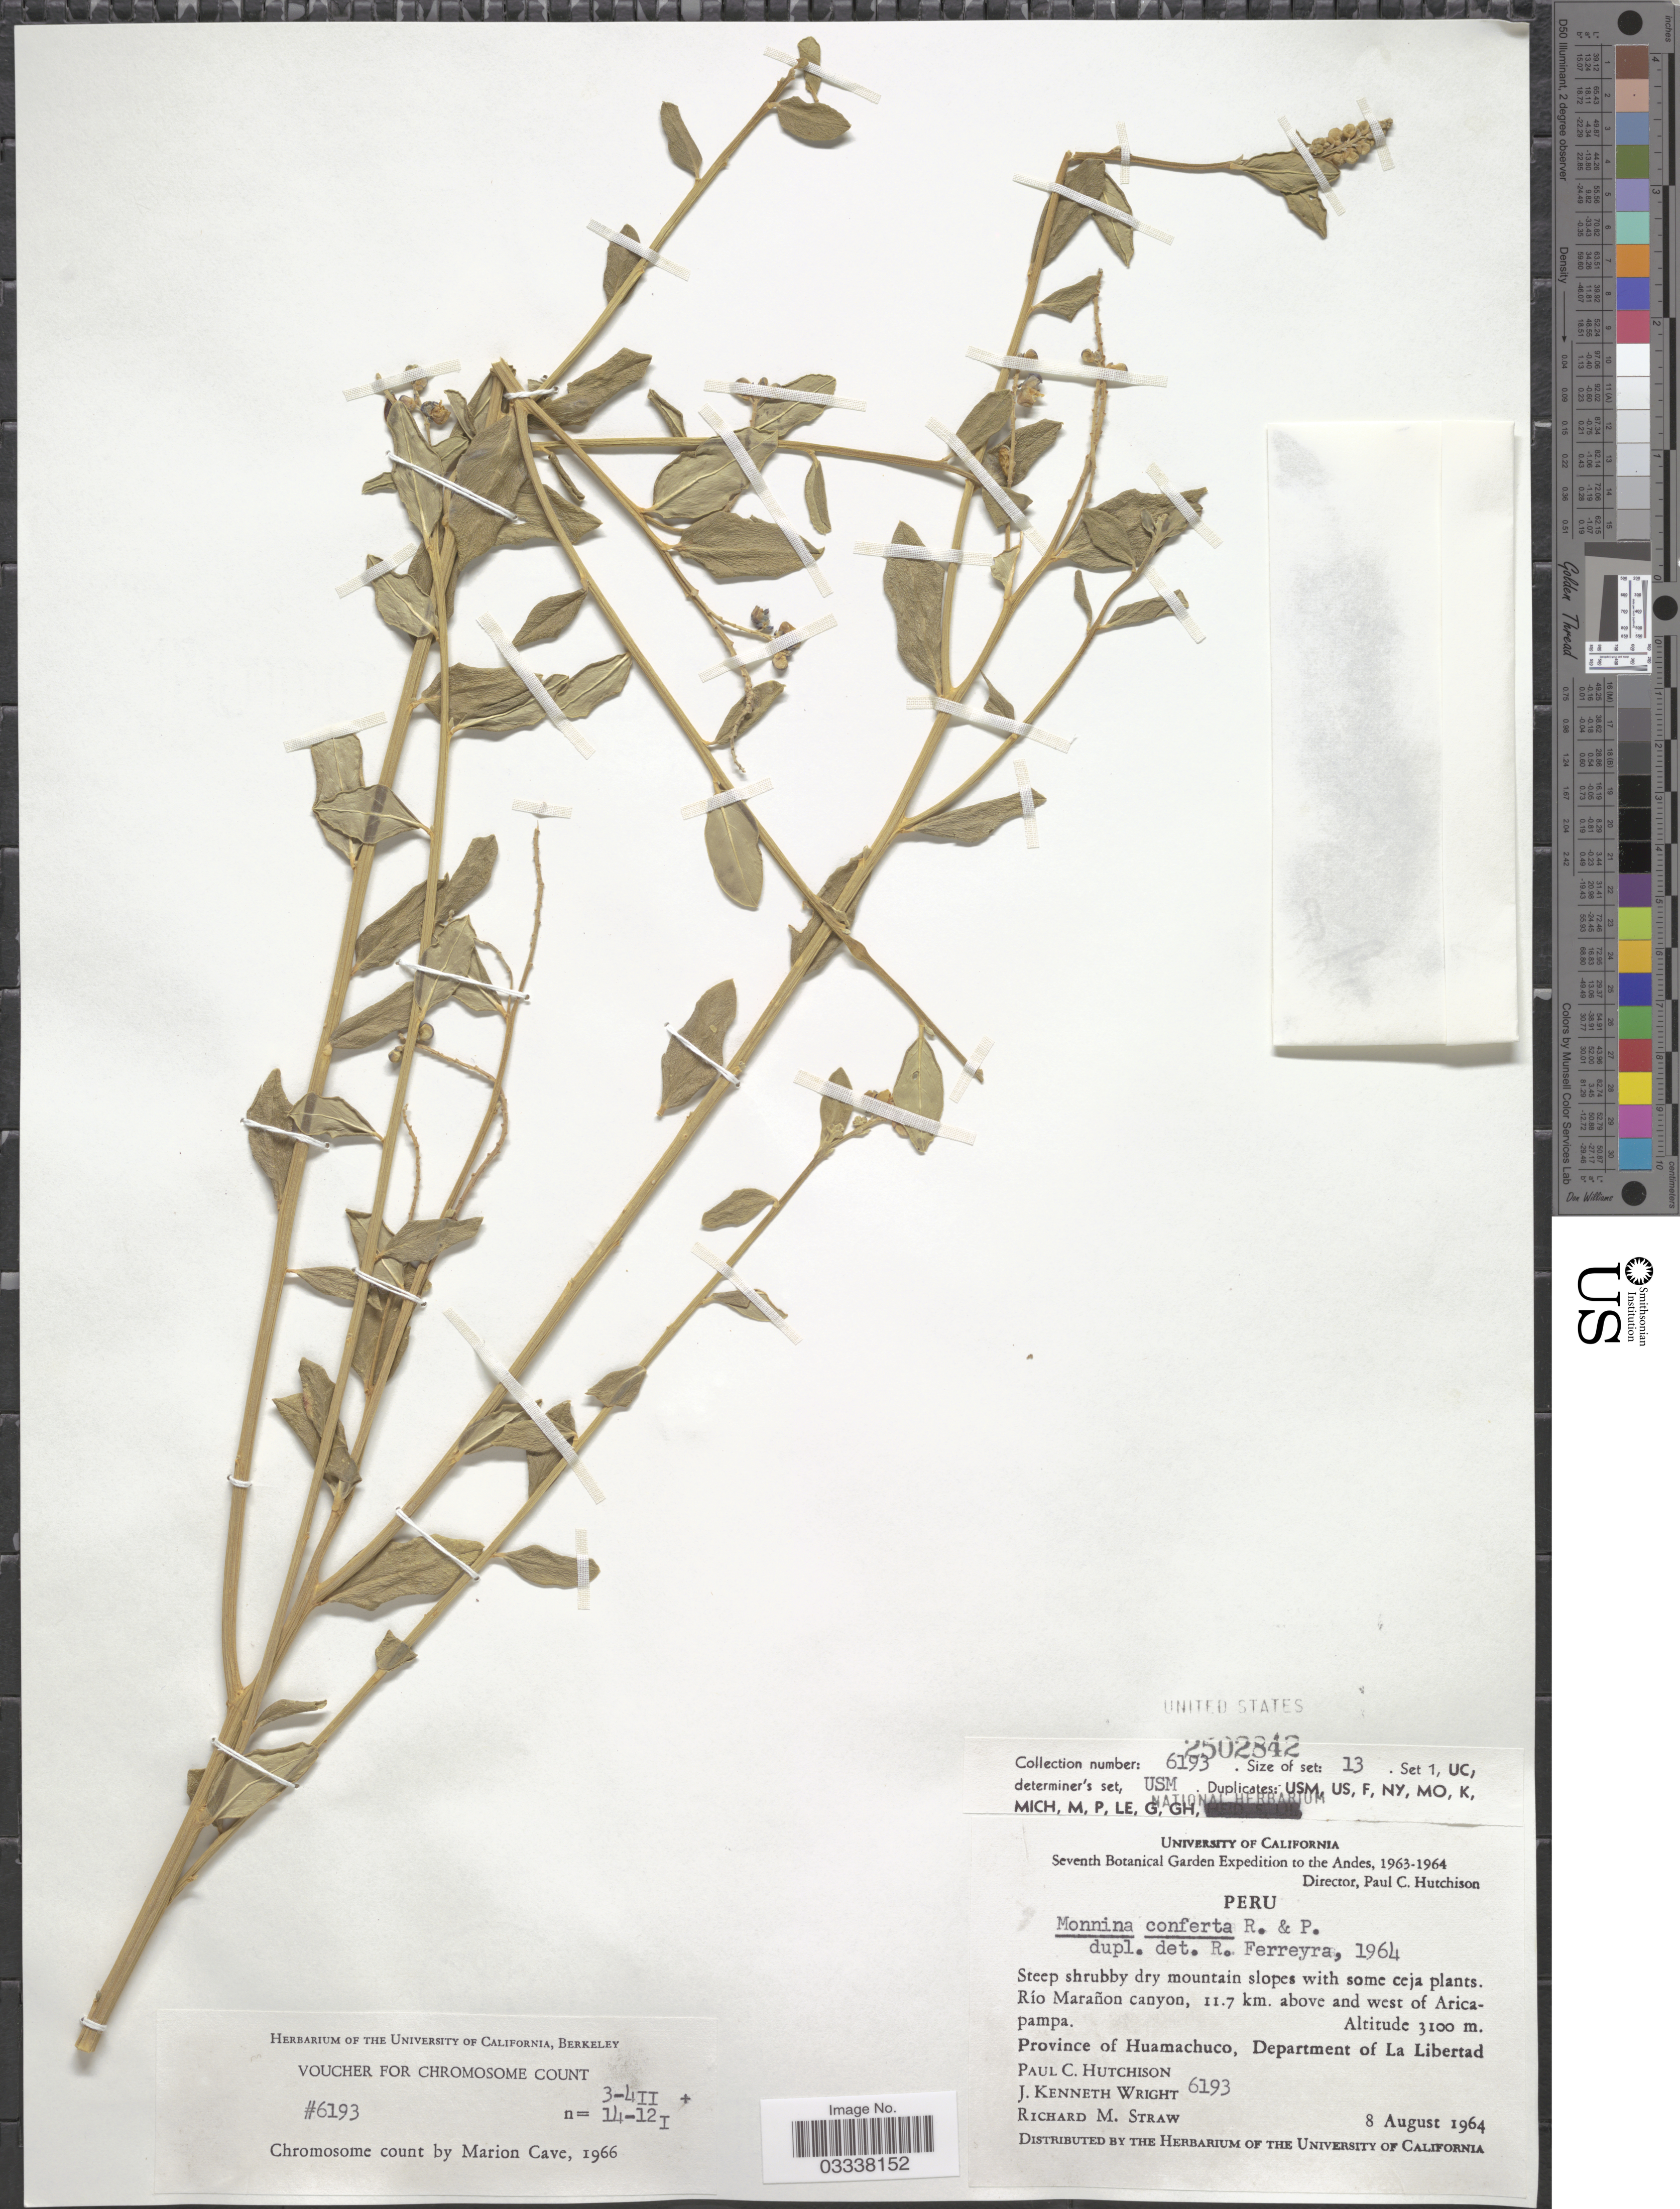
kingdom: Plantae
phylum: Tracheophyta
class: Magnoliopsida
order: Fabales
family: Polygalaceae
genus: Monnina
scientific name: Monnina conferta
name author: Ruiz & Pav.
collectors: P. C. Hutchison, J. K. Wright & R. M. Straw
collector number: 6193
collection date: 1964-08-08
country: Peru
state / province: La Libertad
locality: Andes. Río Marañon canyon, 11.7 km above and west of Aricapampa. Province of Huamachuco, Department of La Libertad.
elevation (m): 3100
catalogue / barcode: US 2502842